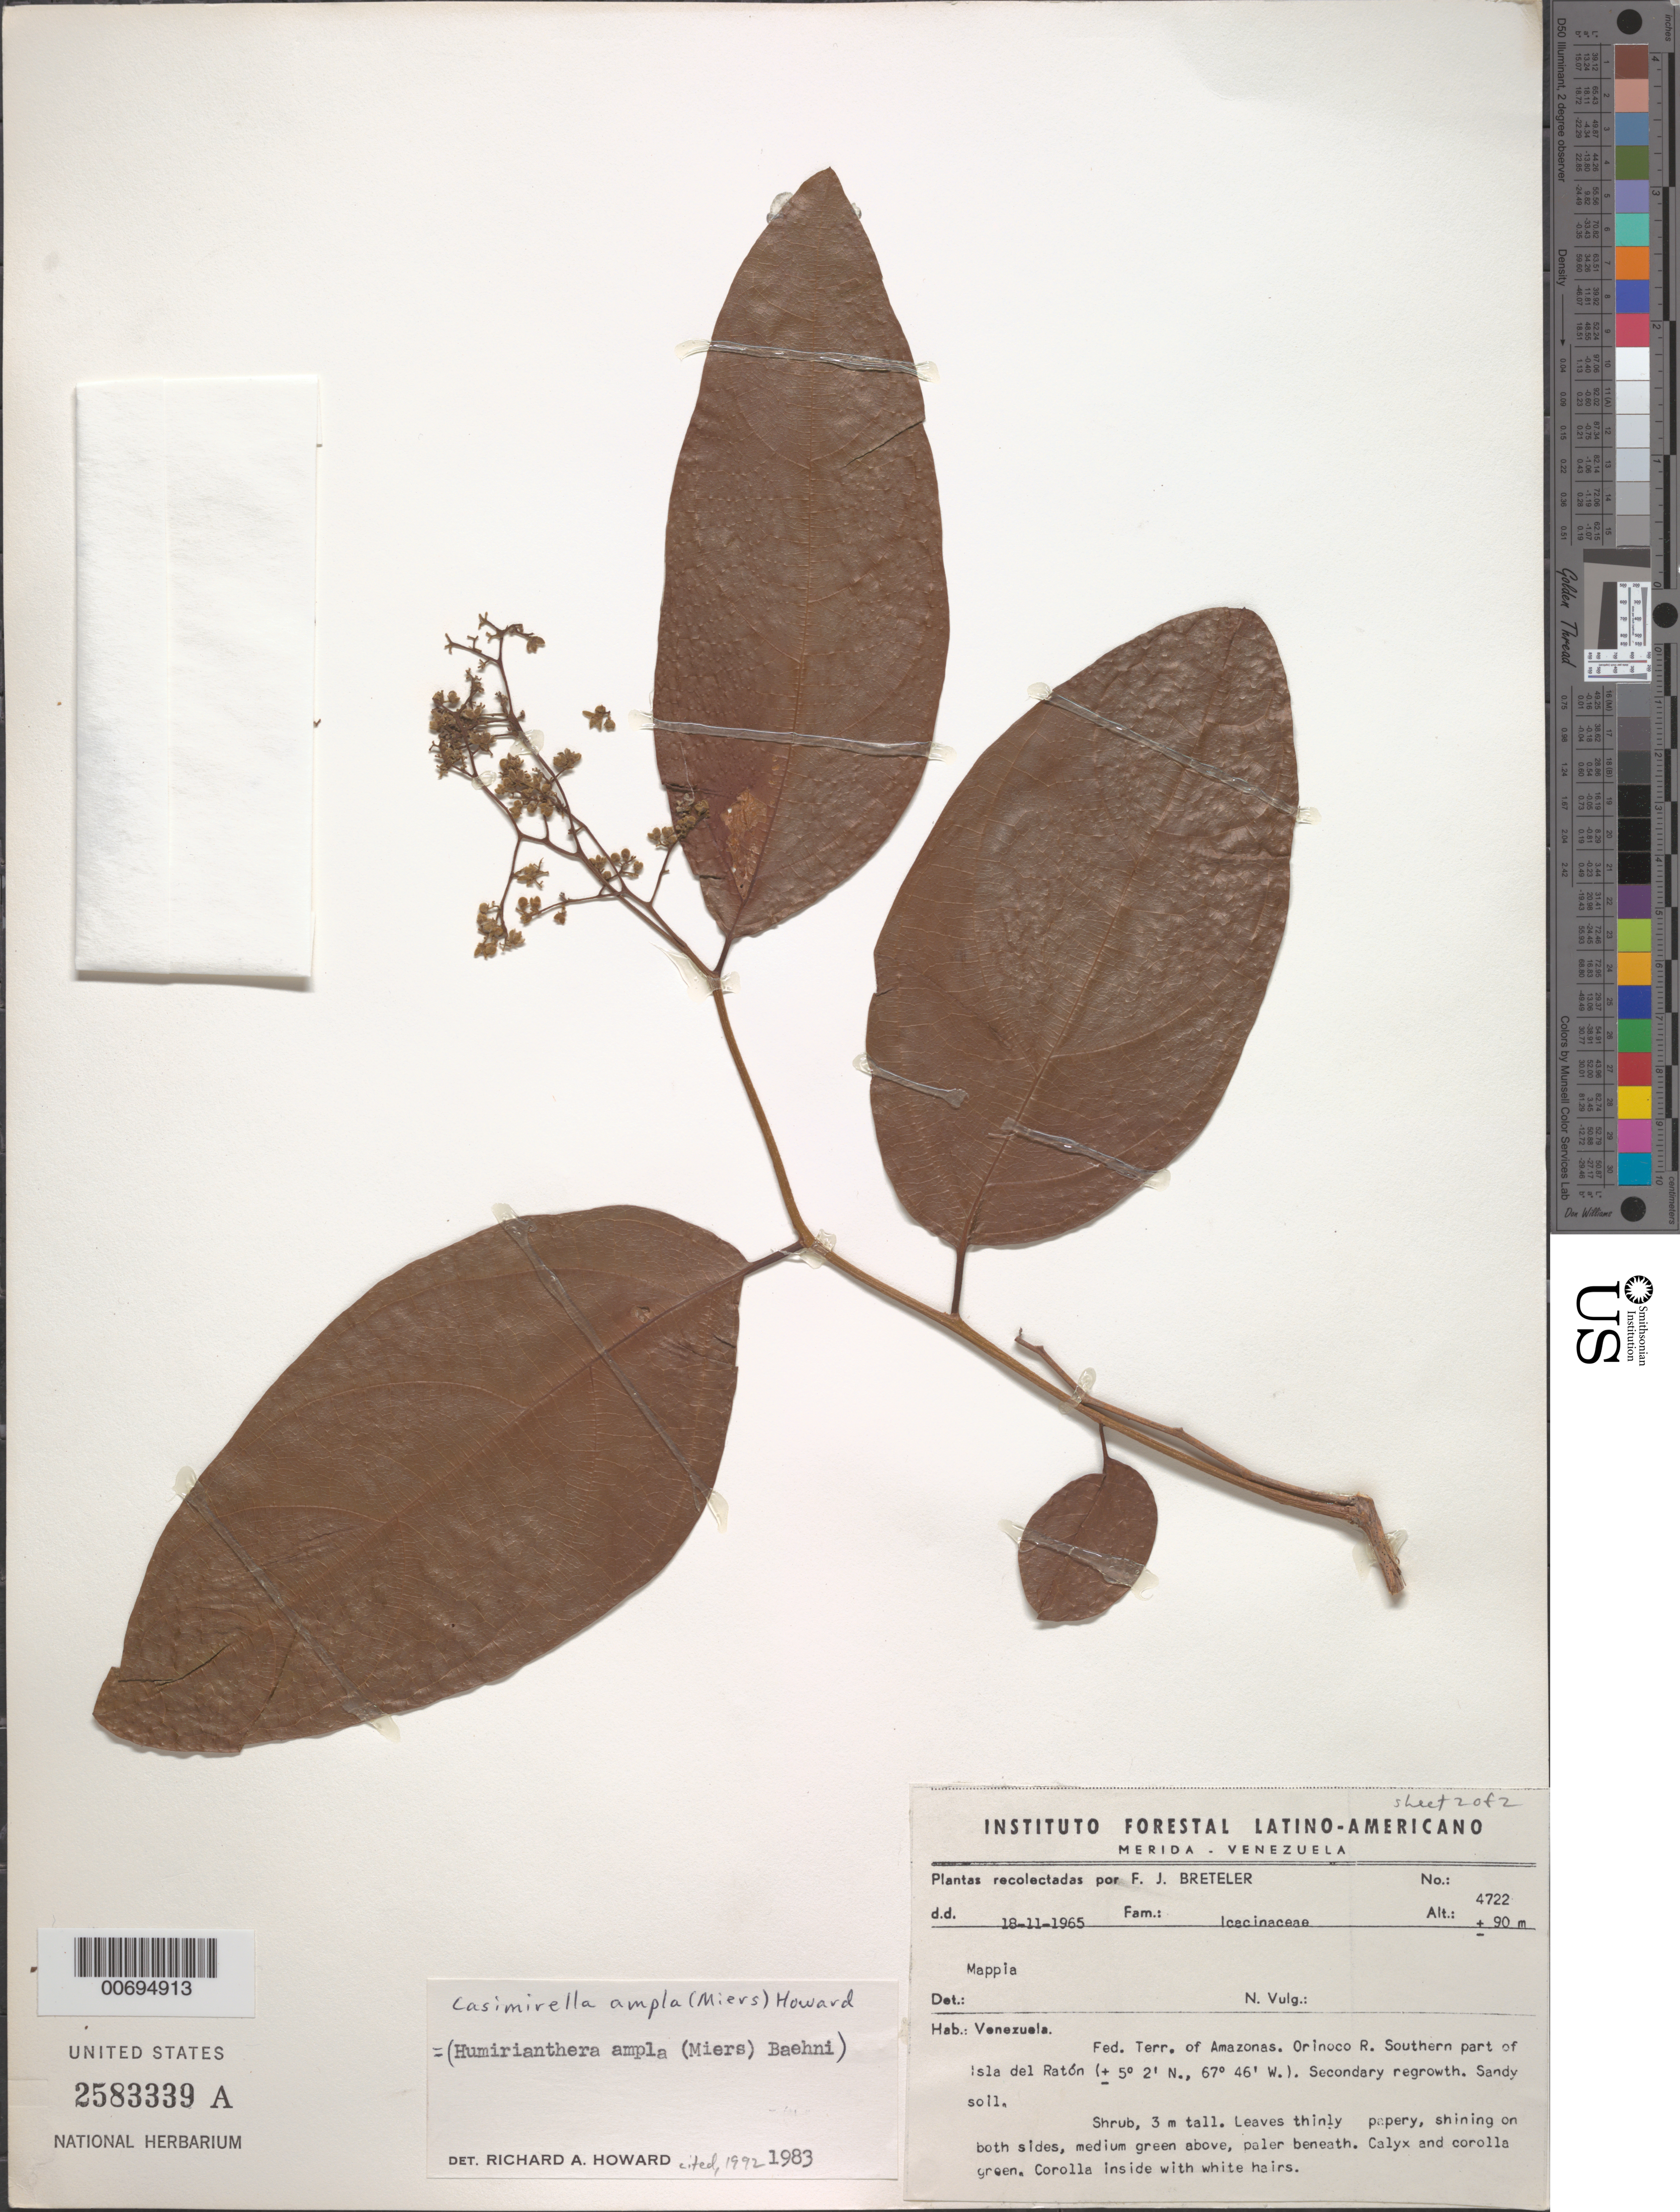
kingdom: Plantae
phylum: Tracheophyta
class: Magnoliopsida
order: Icacinales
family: Icacinaceae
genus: Casimirella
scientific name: Casimirella ampla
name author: (Miers) R.A. Howard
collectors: F. J. Breteler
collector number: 4722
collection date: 1965-11-18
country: Venezuela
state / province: Amazonas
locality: Fed. Terr. Amazonas. Orinoco R. Southern part of Isla del Ratón.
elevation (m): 90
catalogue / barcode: US 2583339A